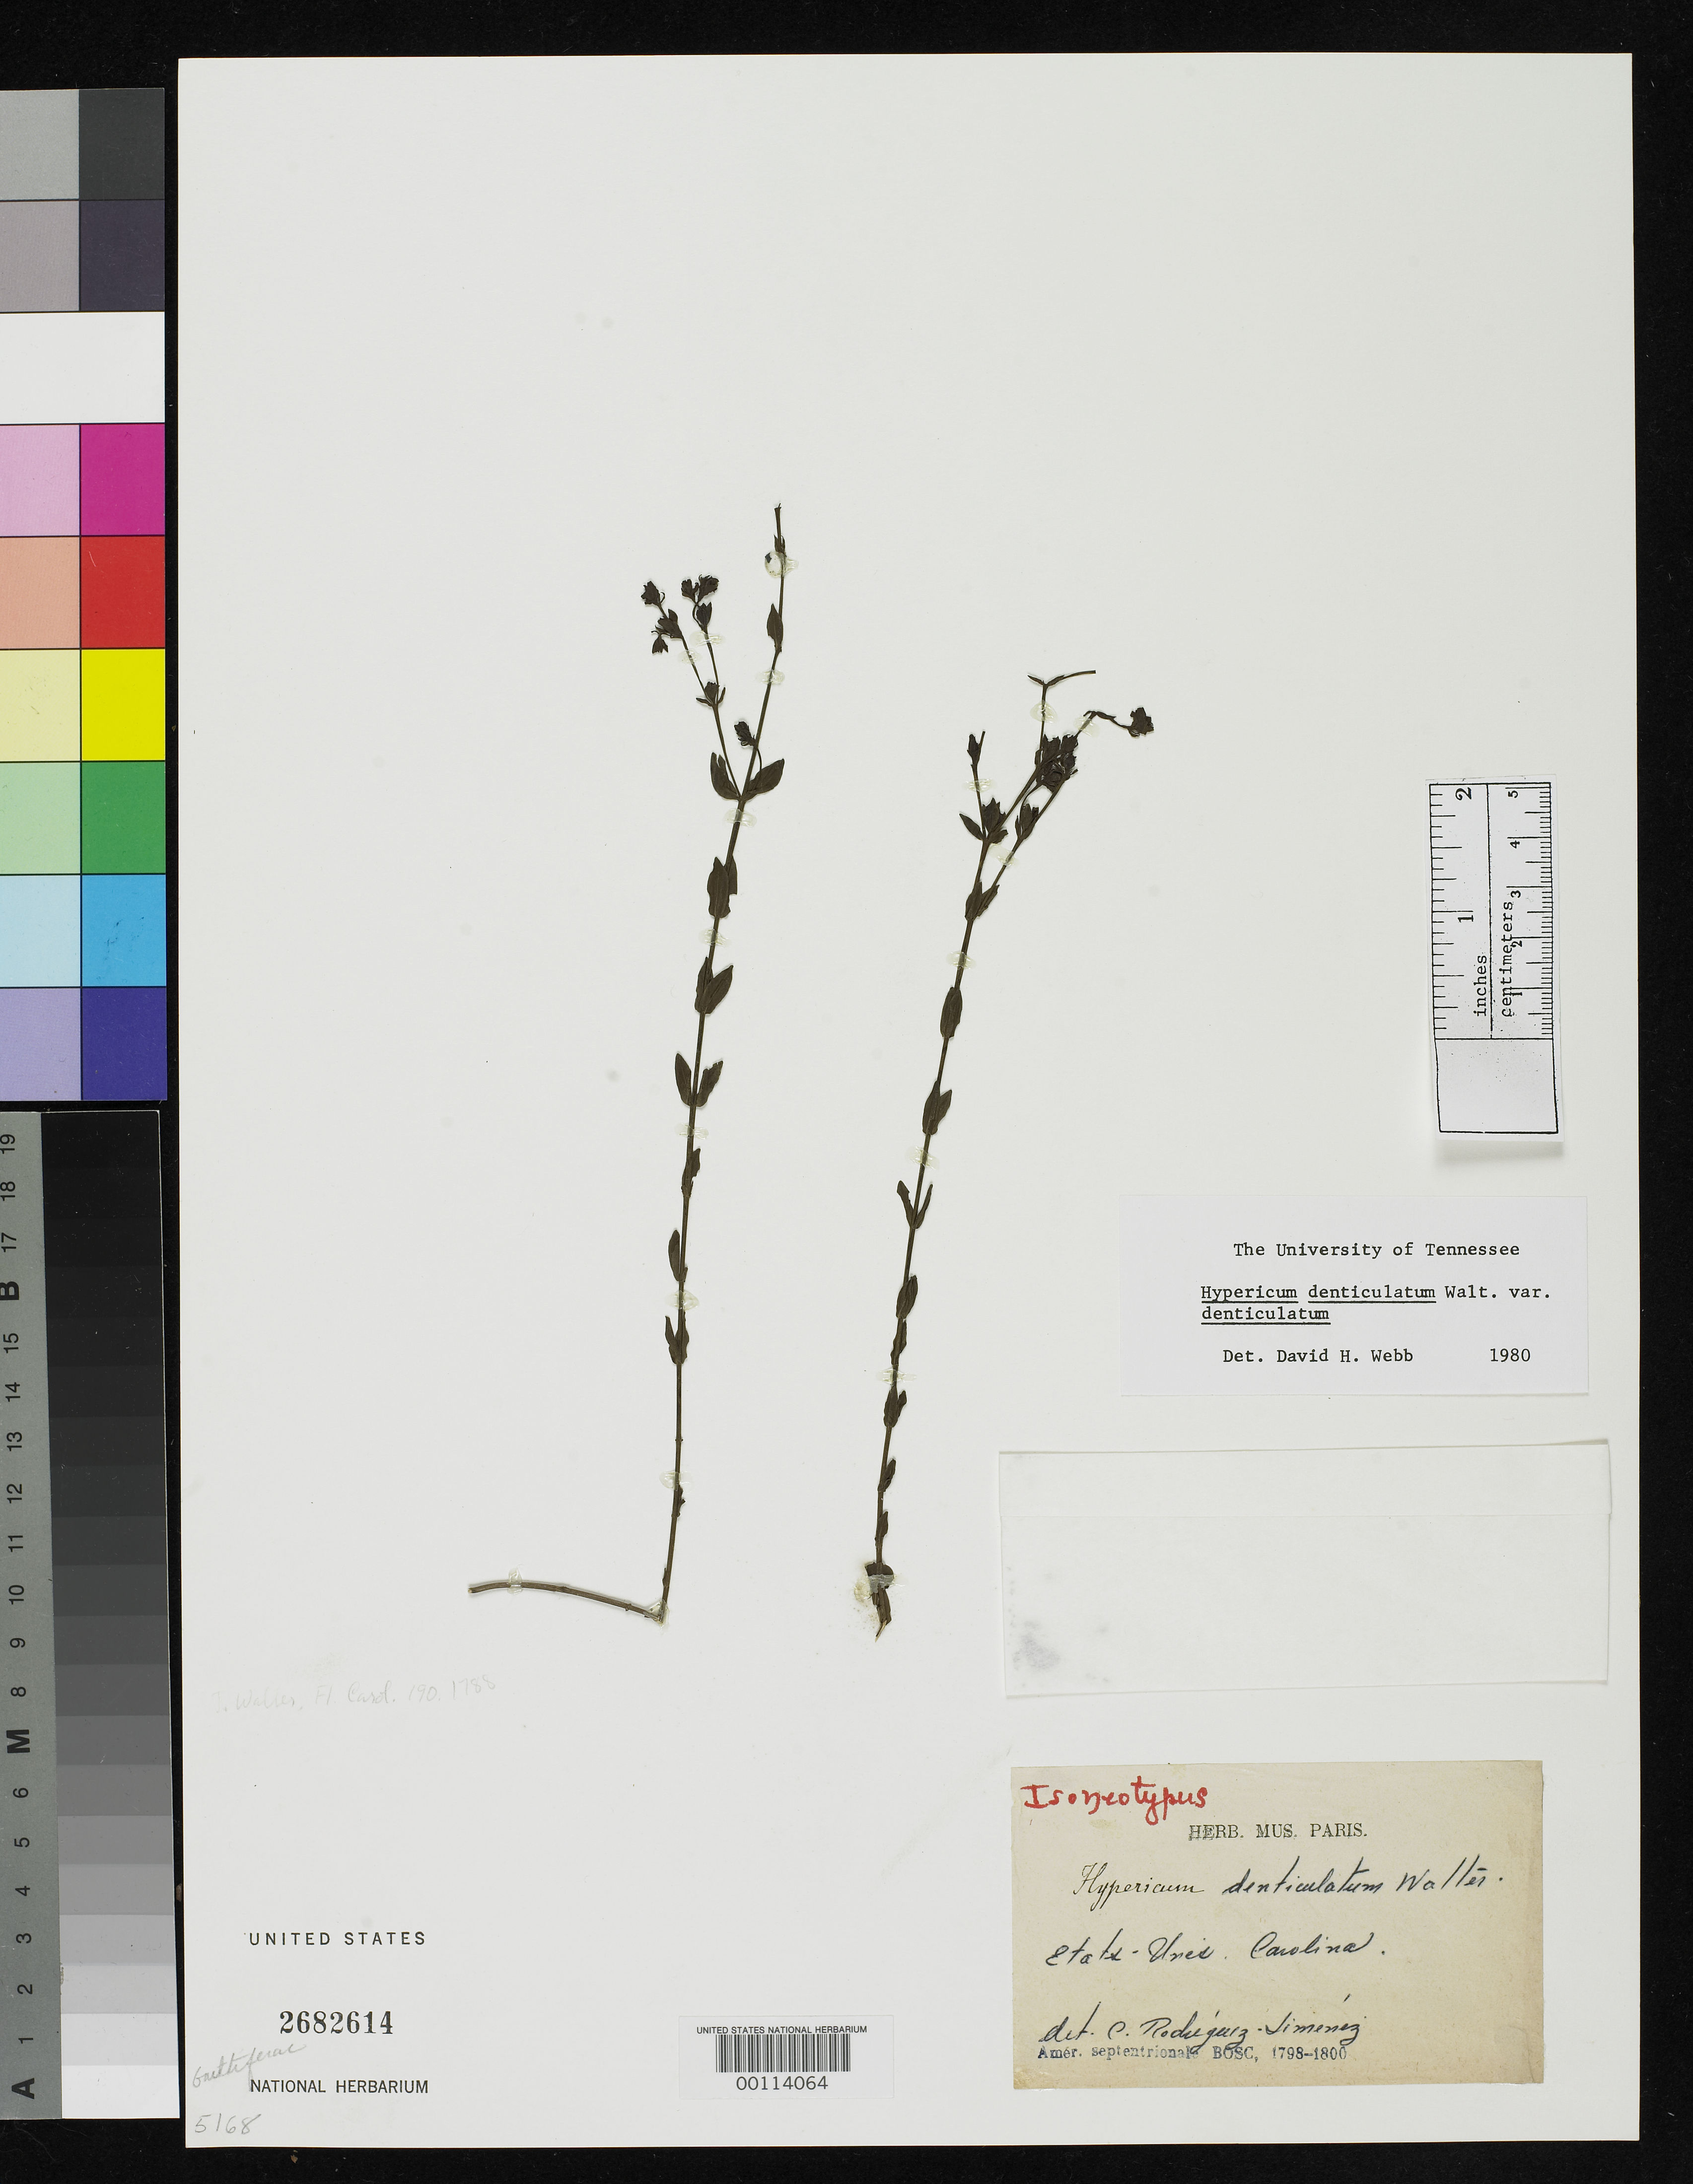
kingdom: Plantae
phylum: Tracheophyta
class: Magnoliopsida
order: Malpighiales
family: Hypericaceae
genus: Hypericum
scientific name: Hypericum denticulatum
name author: Walter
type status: Isoneotype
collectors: L. A. G. Bosc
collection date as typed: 1798 to -- --- 1800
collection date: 1798/1800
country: United States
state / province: South Carolina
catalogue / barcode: US 2682614